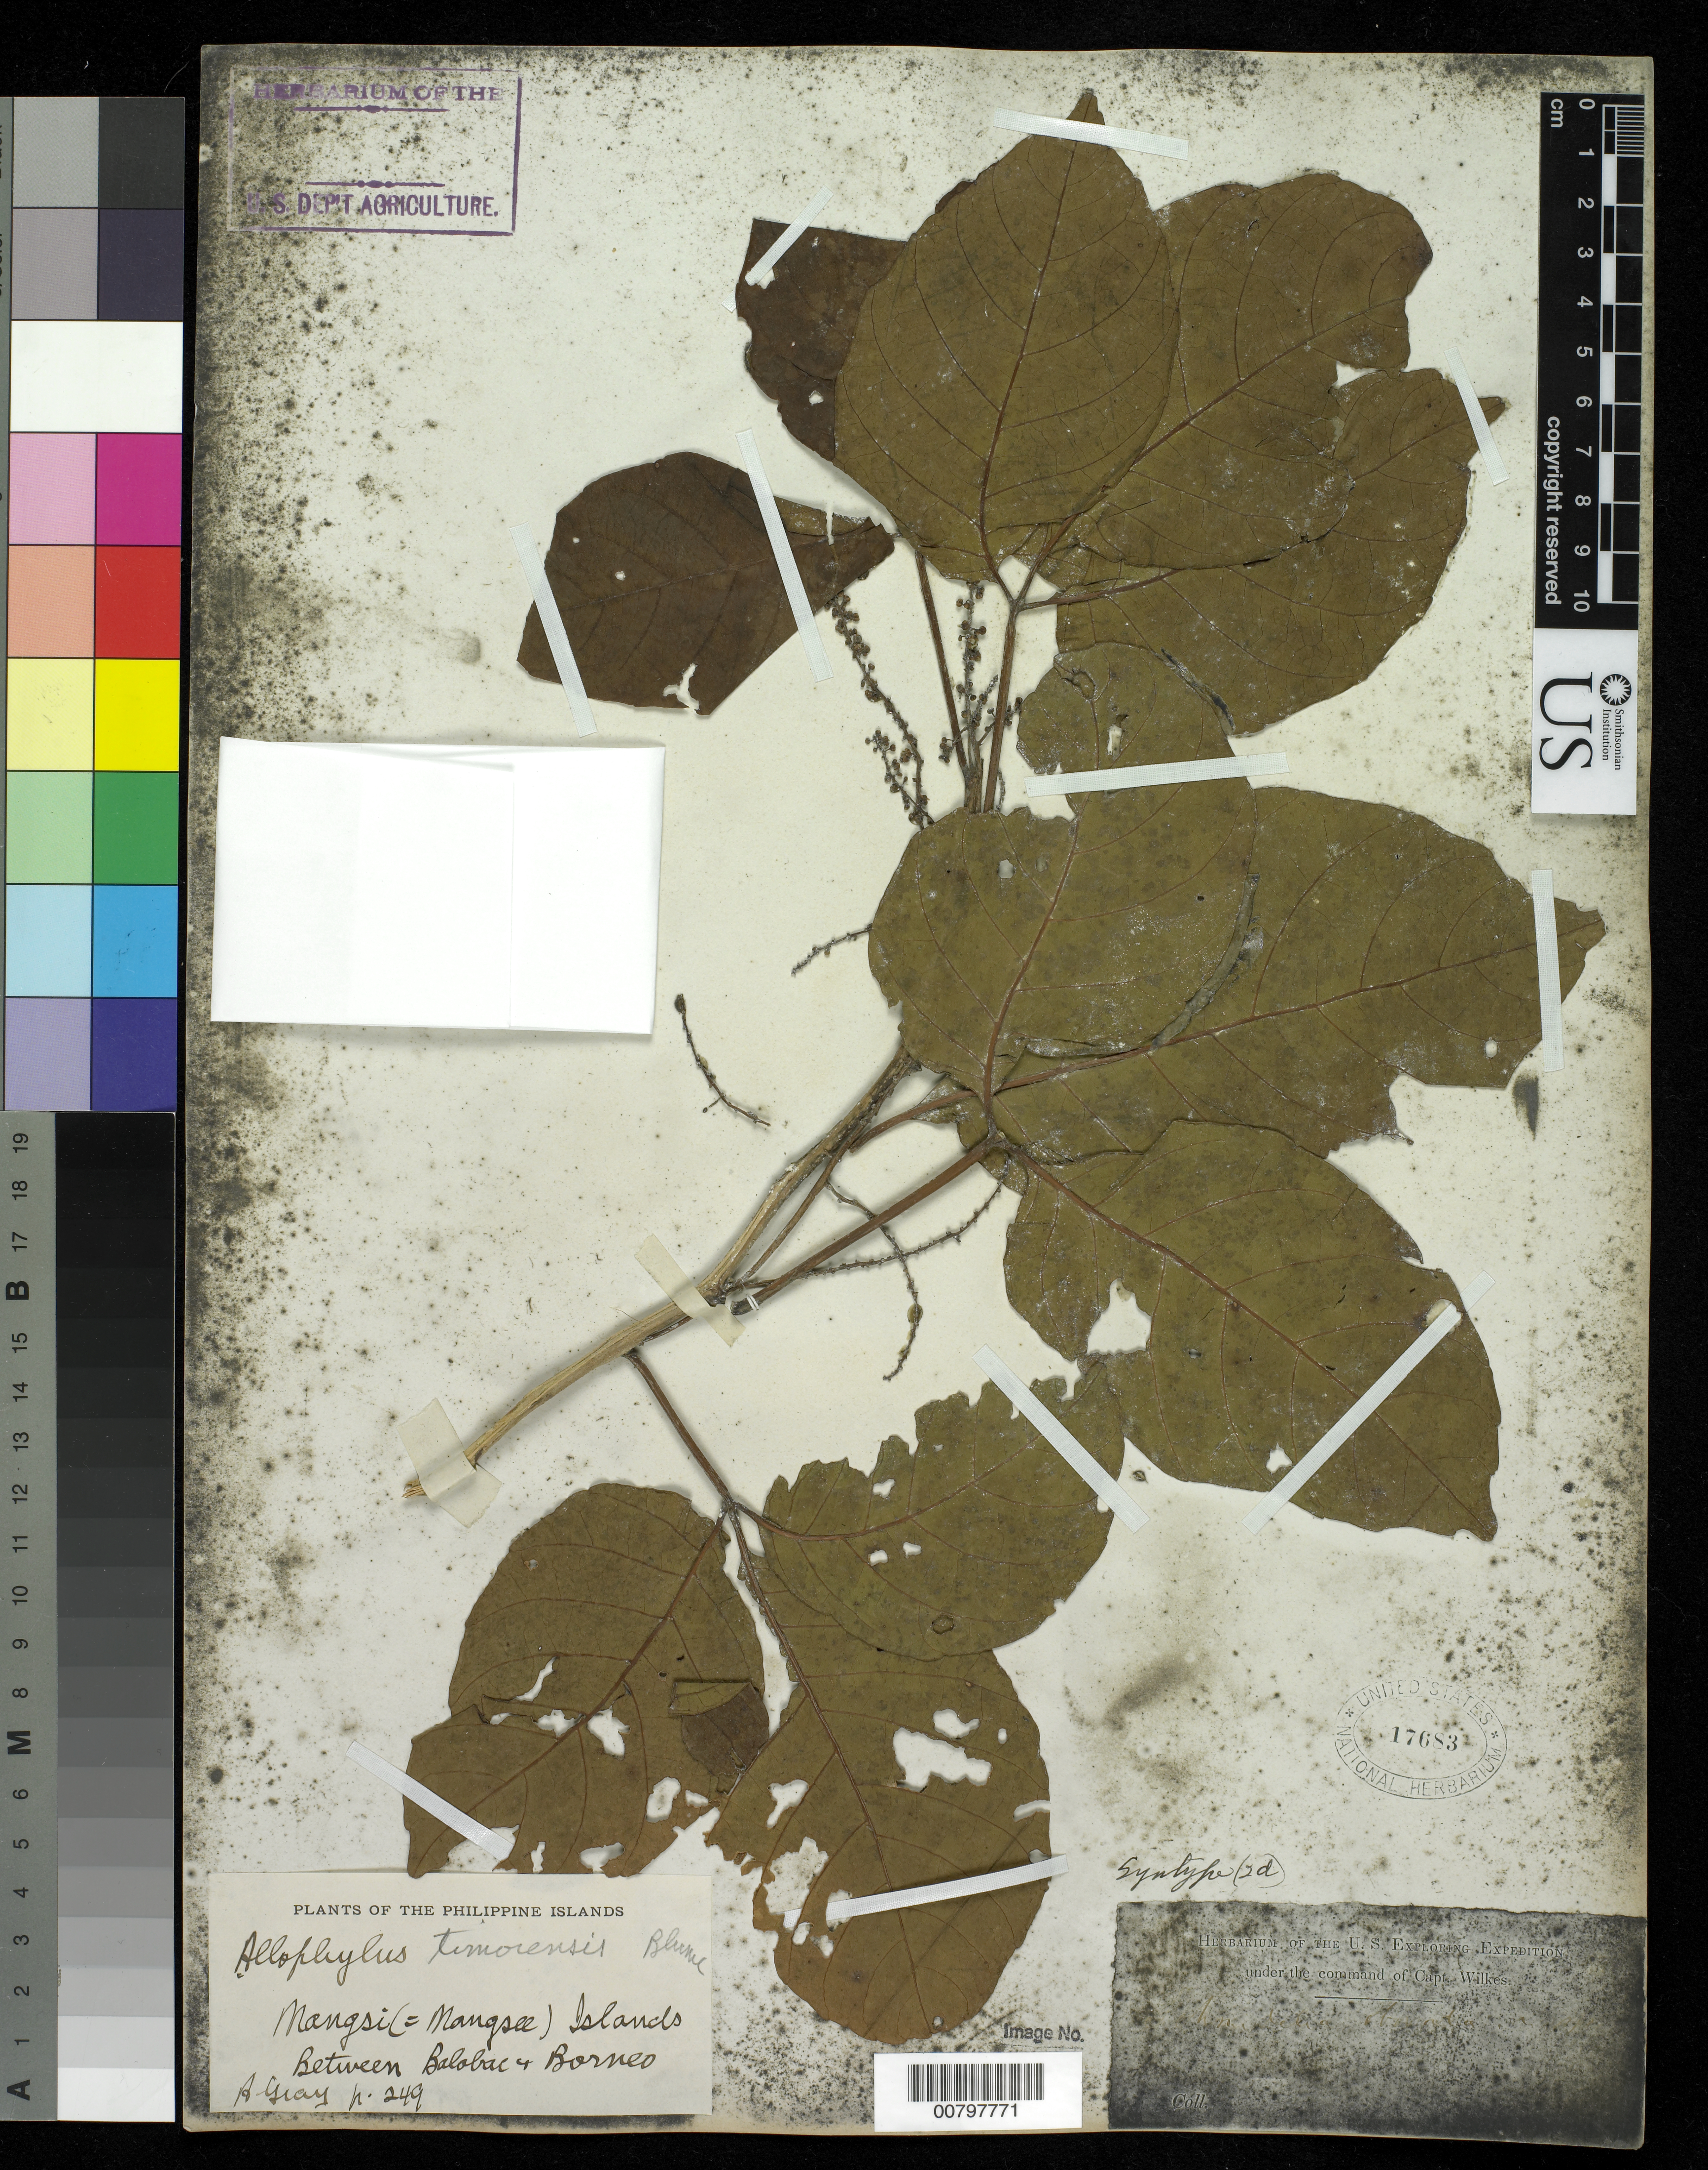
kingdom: Plantae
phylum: Tracheophyta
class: Magnoliopsida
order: Sapindales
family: Sapindaceae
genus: Allophylus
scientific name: Allophylus timorensis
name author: (DC.) Blume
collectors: Wilkes Explor. Exped.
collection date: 1838/1842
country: Philippines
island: Mangsi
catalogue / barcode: US 17683